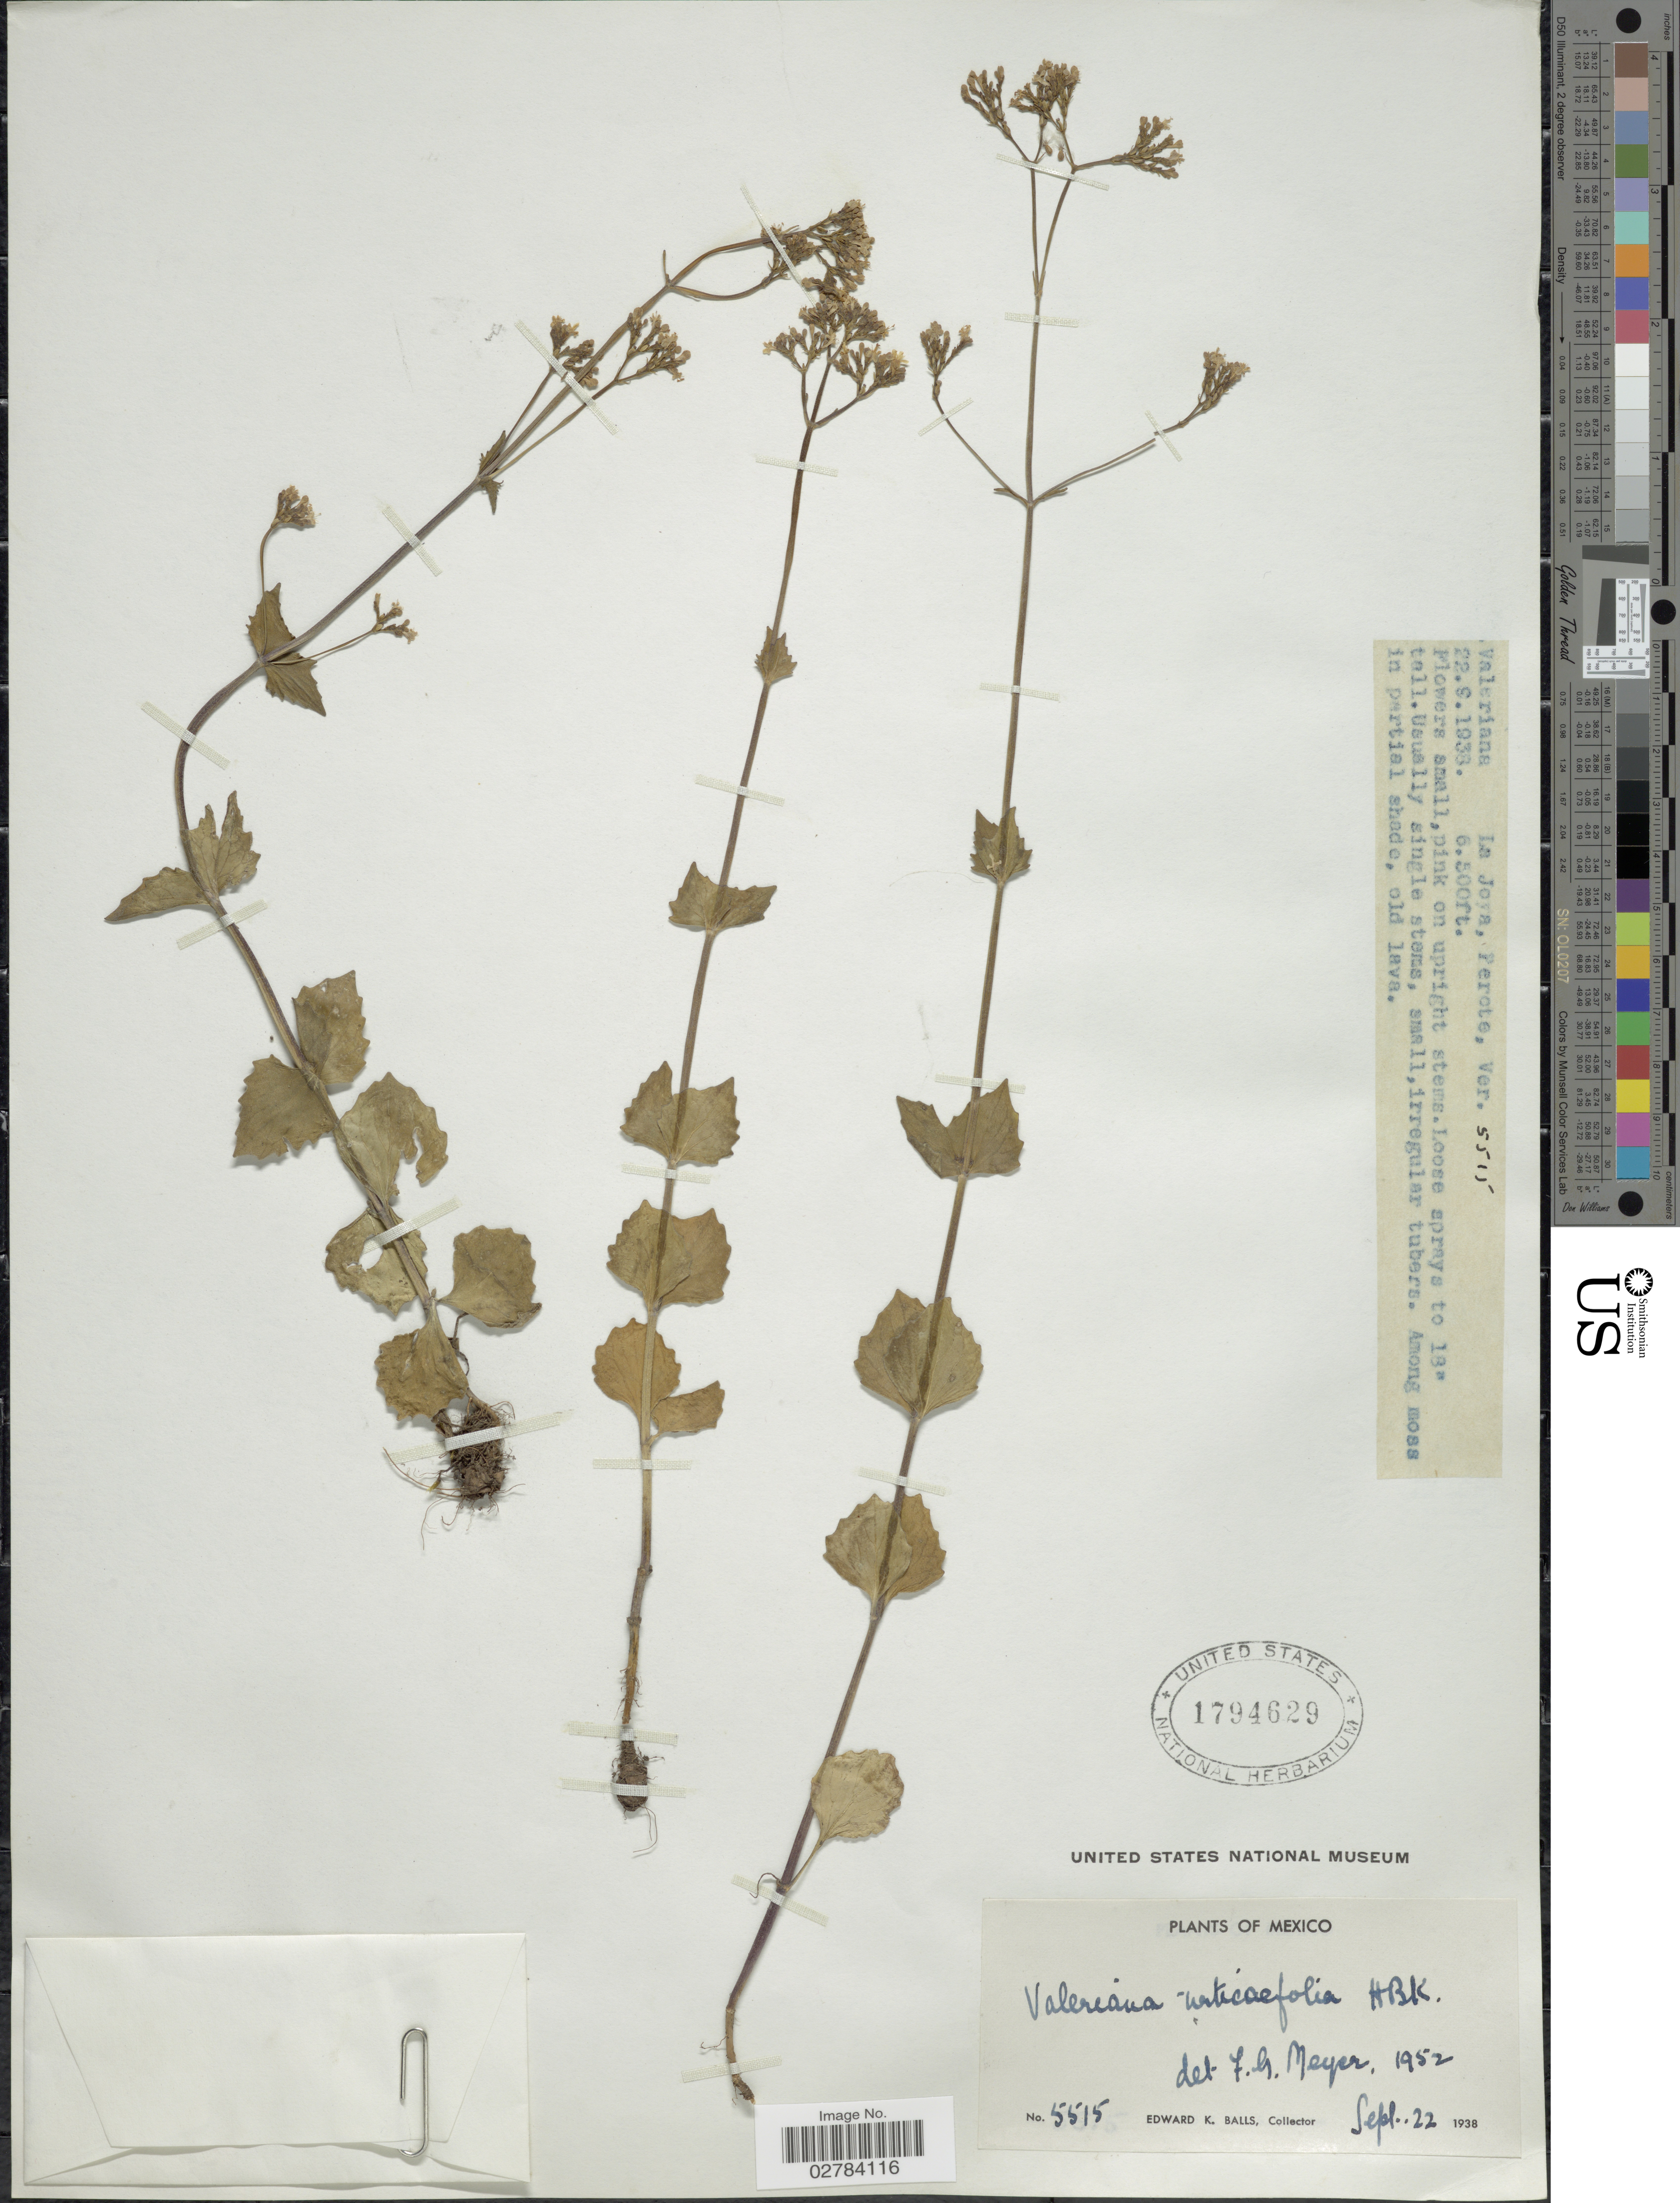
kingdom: Plantae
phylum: Tracheophyta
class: Magnoliopsida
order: Dipsacales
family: Caprifoliaceae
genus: Valeriana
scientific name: Valeriana urticaefolia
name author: Kunth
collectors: E. K. Balls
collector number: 5515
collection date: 1938-09-22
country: Mexico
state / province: Veracruz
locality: La Joya, Perota, Ver.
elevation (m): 1981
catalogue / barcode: US 1794629